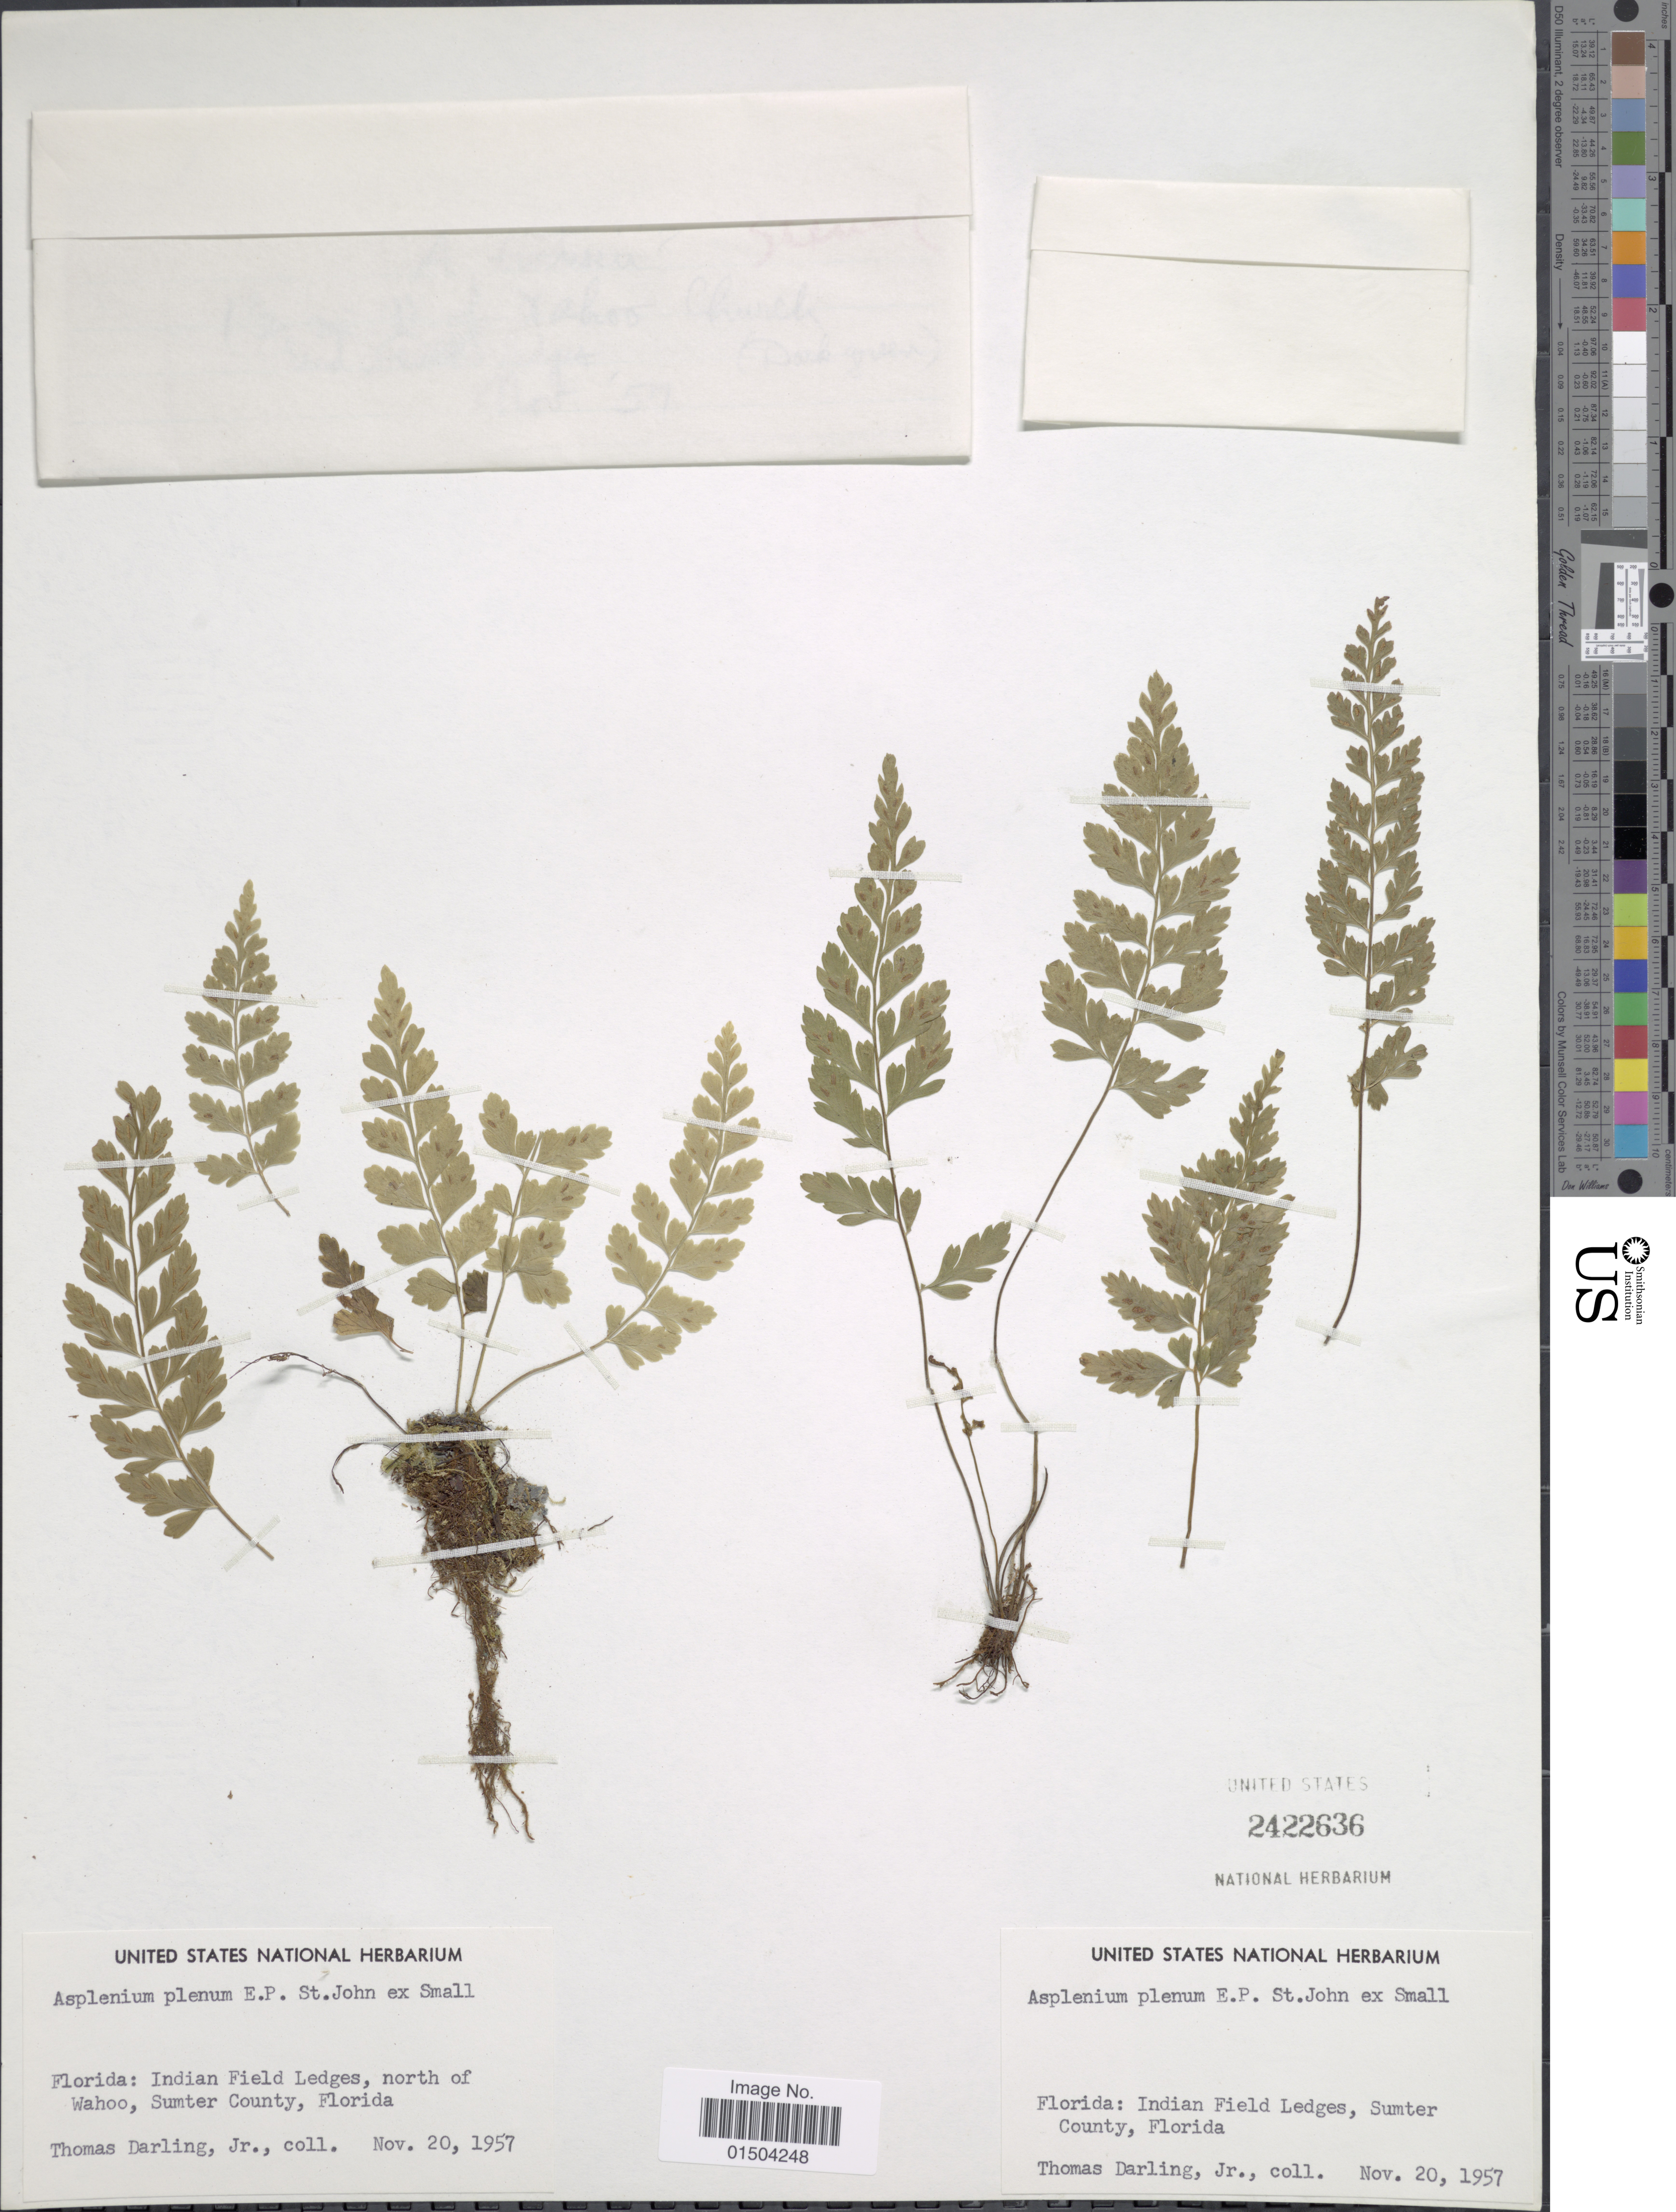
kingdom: Plantae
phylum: Tracheophyta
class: Polypodiopsida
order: Polypodiales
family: Aspleniaceae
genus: Asplenium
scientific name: Asplenium plenum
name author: E.P. St. John ex Small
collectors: T. Darling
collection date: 1957-11-20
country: United States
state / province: Florida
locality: Indian Field Ledges, Sumter County.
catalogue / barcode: US 2422636